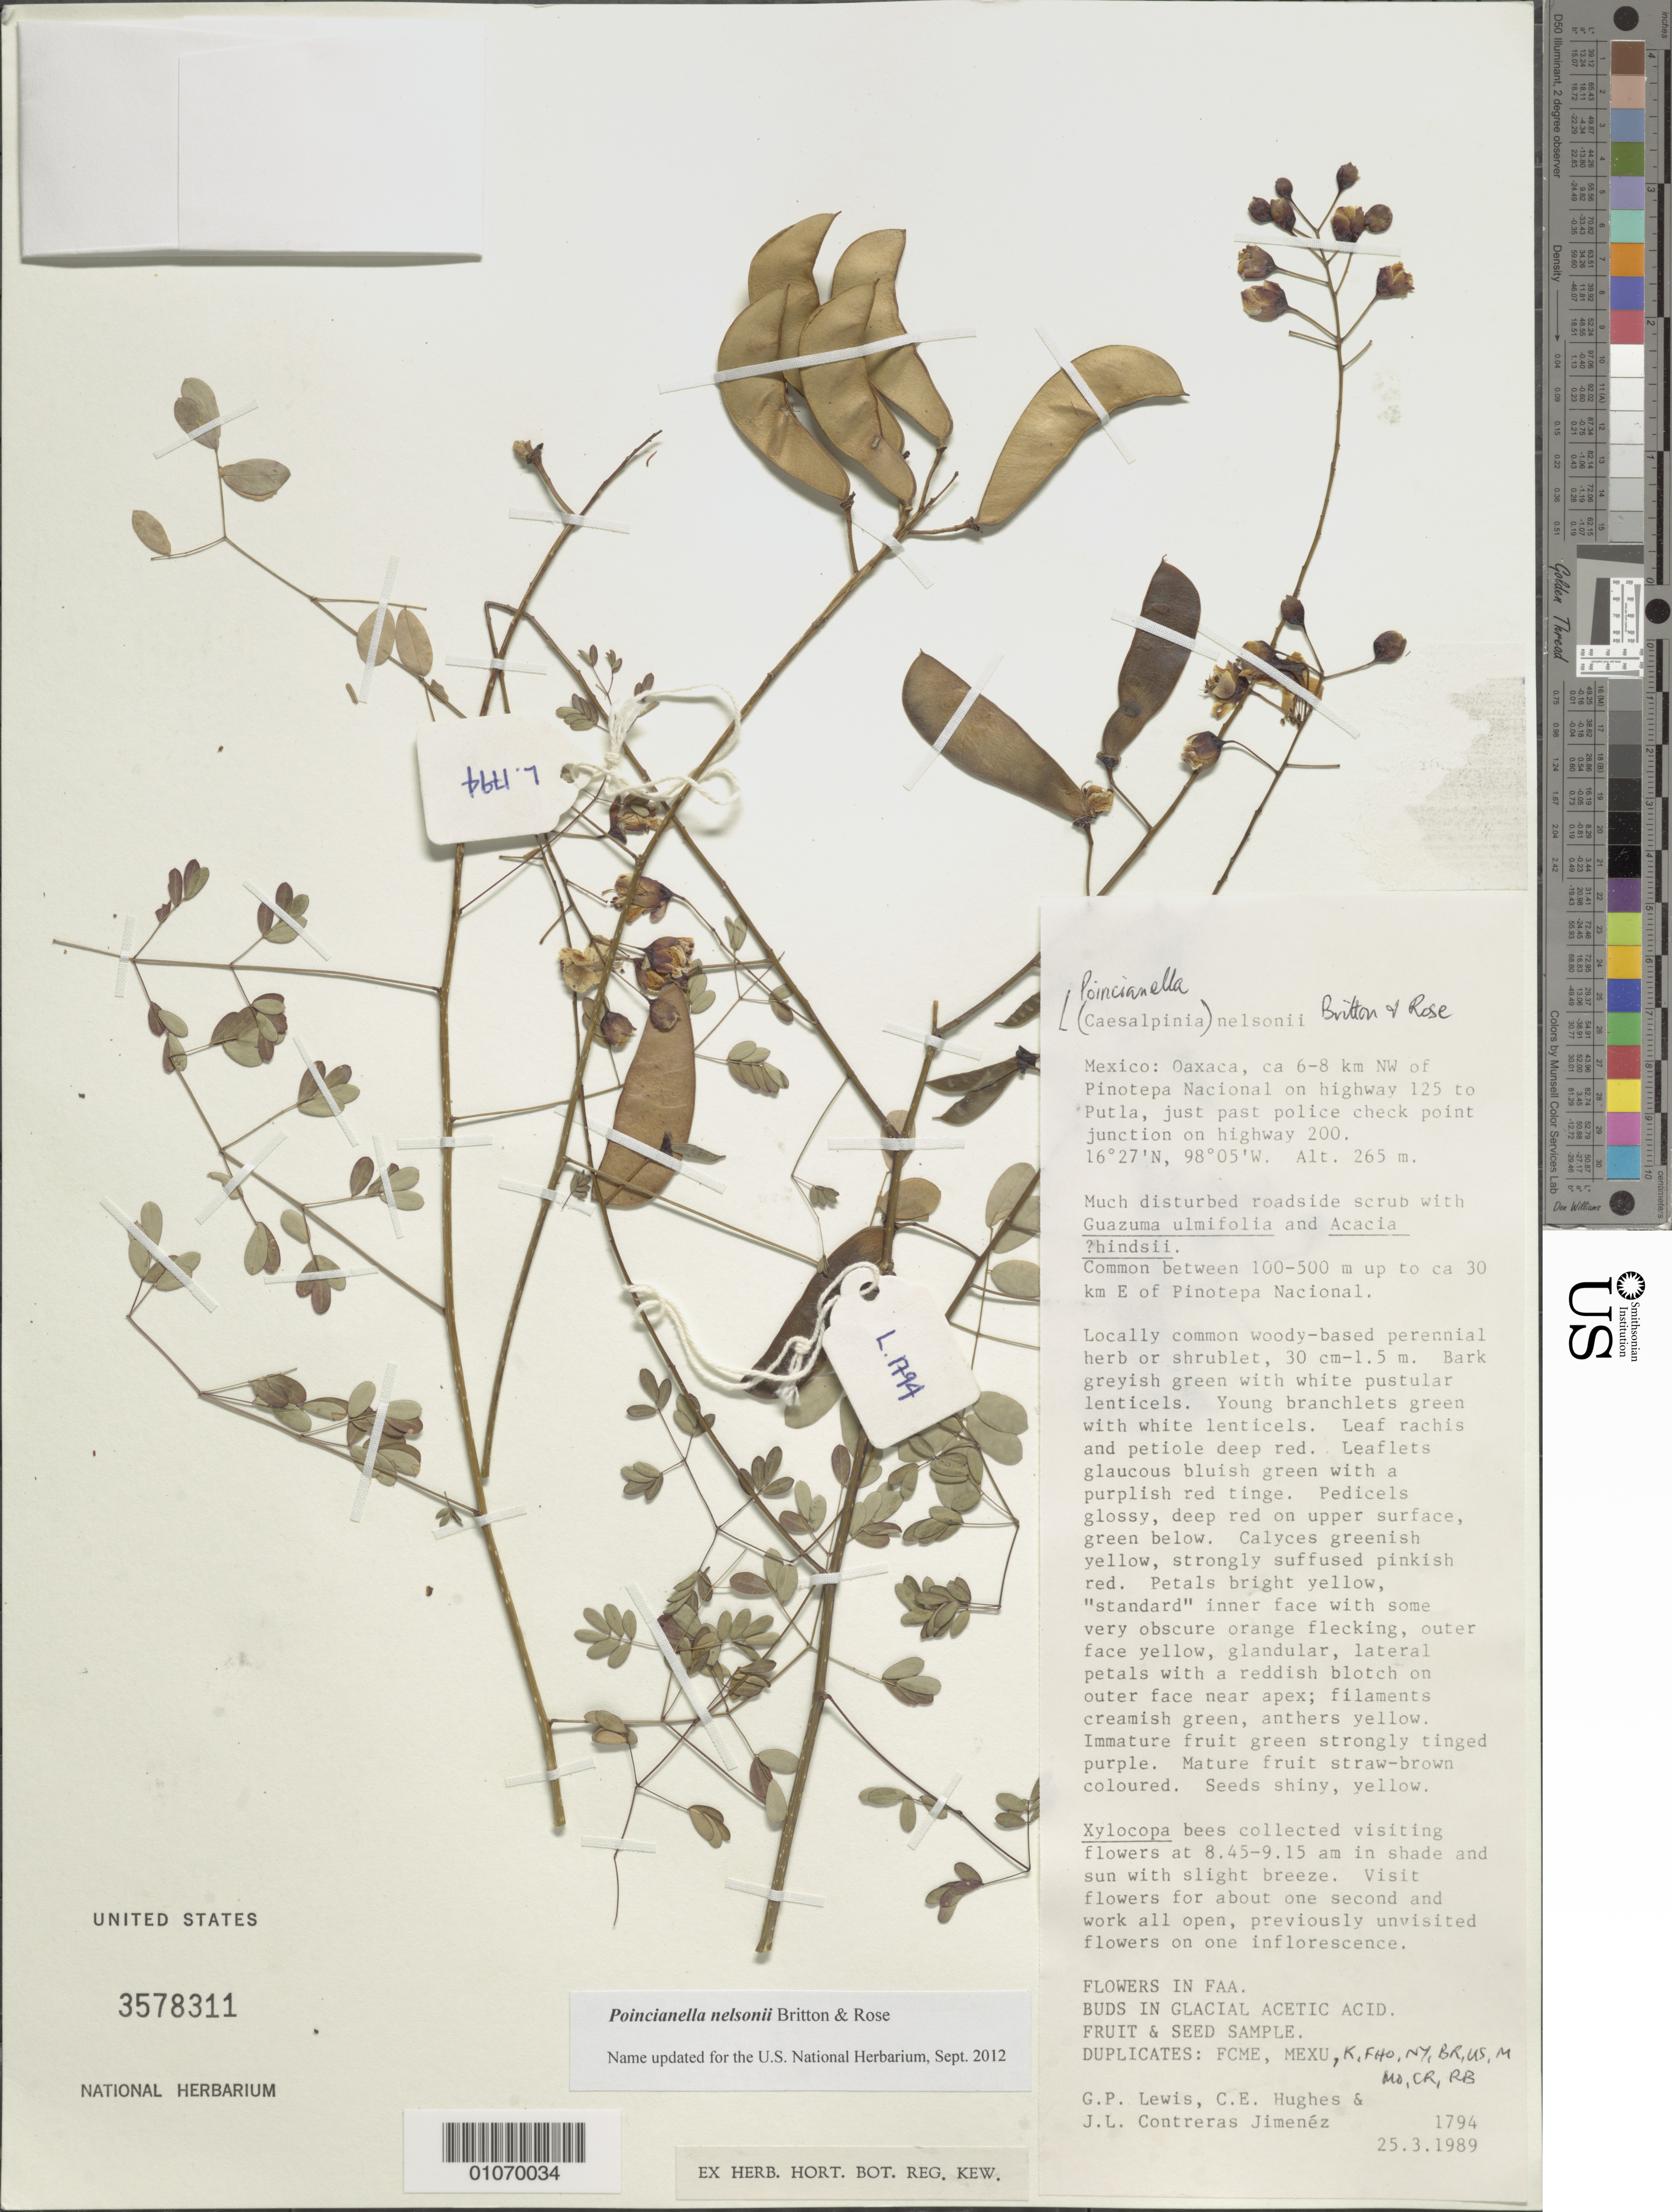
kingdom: Plantae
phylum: Tracheophyta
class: Magnoliopsida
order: Fabales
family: Fabaceae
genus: Erythrostemon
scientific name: Erythrostemon nelsonii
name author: (Britton & Rose) Gagnon & G.P. Lewis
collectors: G. P. Lewis, C. Hughes & J. L. Contreras J.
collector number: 1794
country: Mexico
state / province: Oaxaca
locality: NW of Pinotepa Nacional on highway 125 to Putla on hwy 200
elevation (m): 265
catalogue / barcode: US 3578311